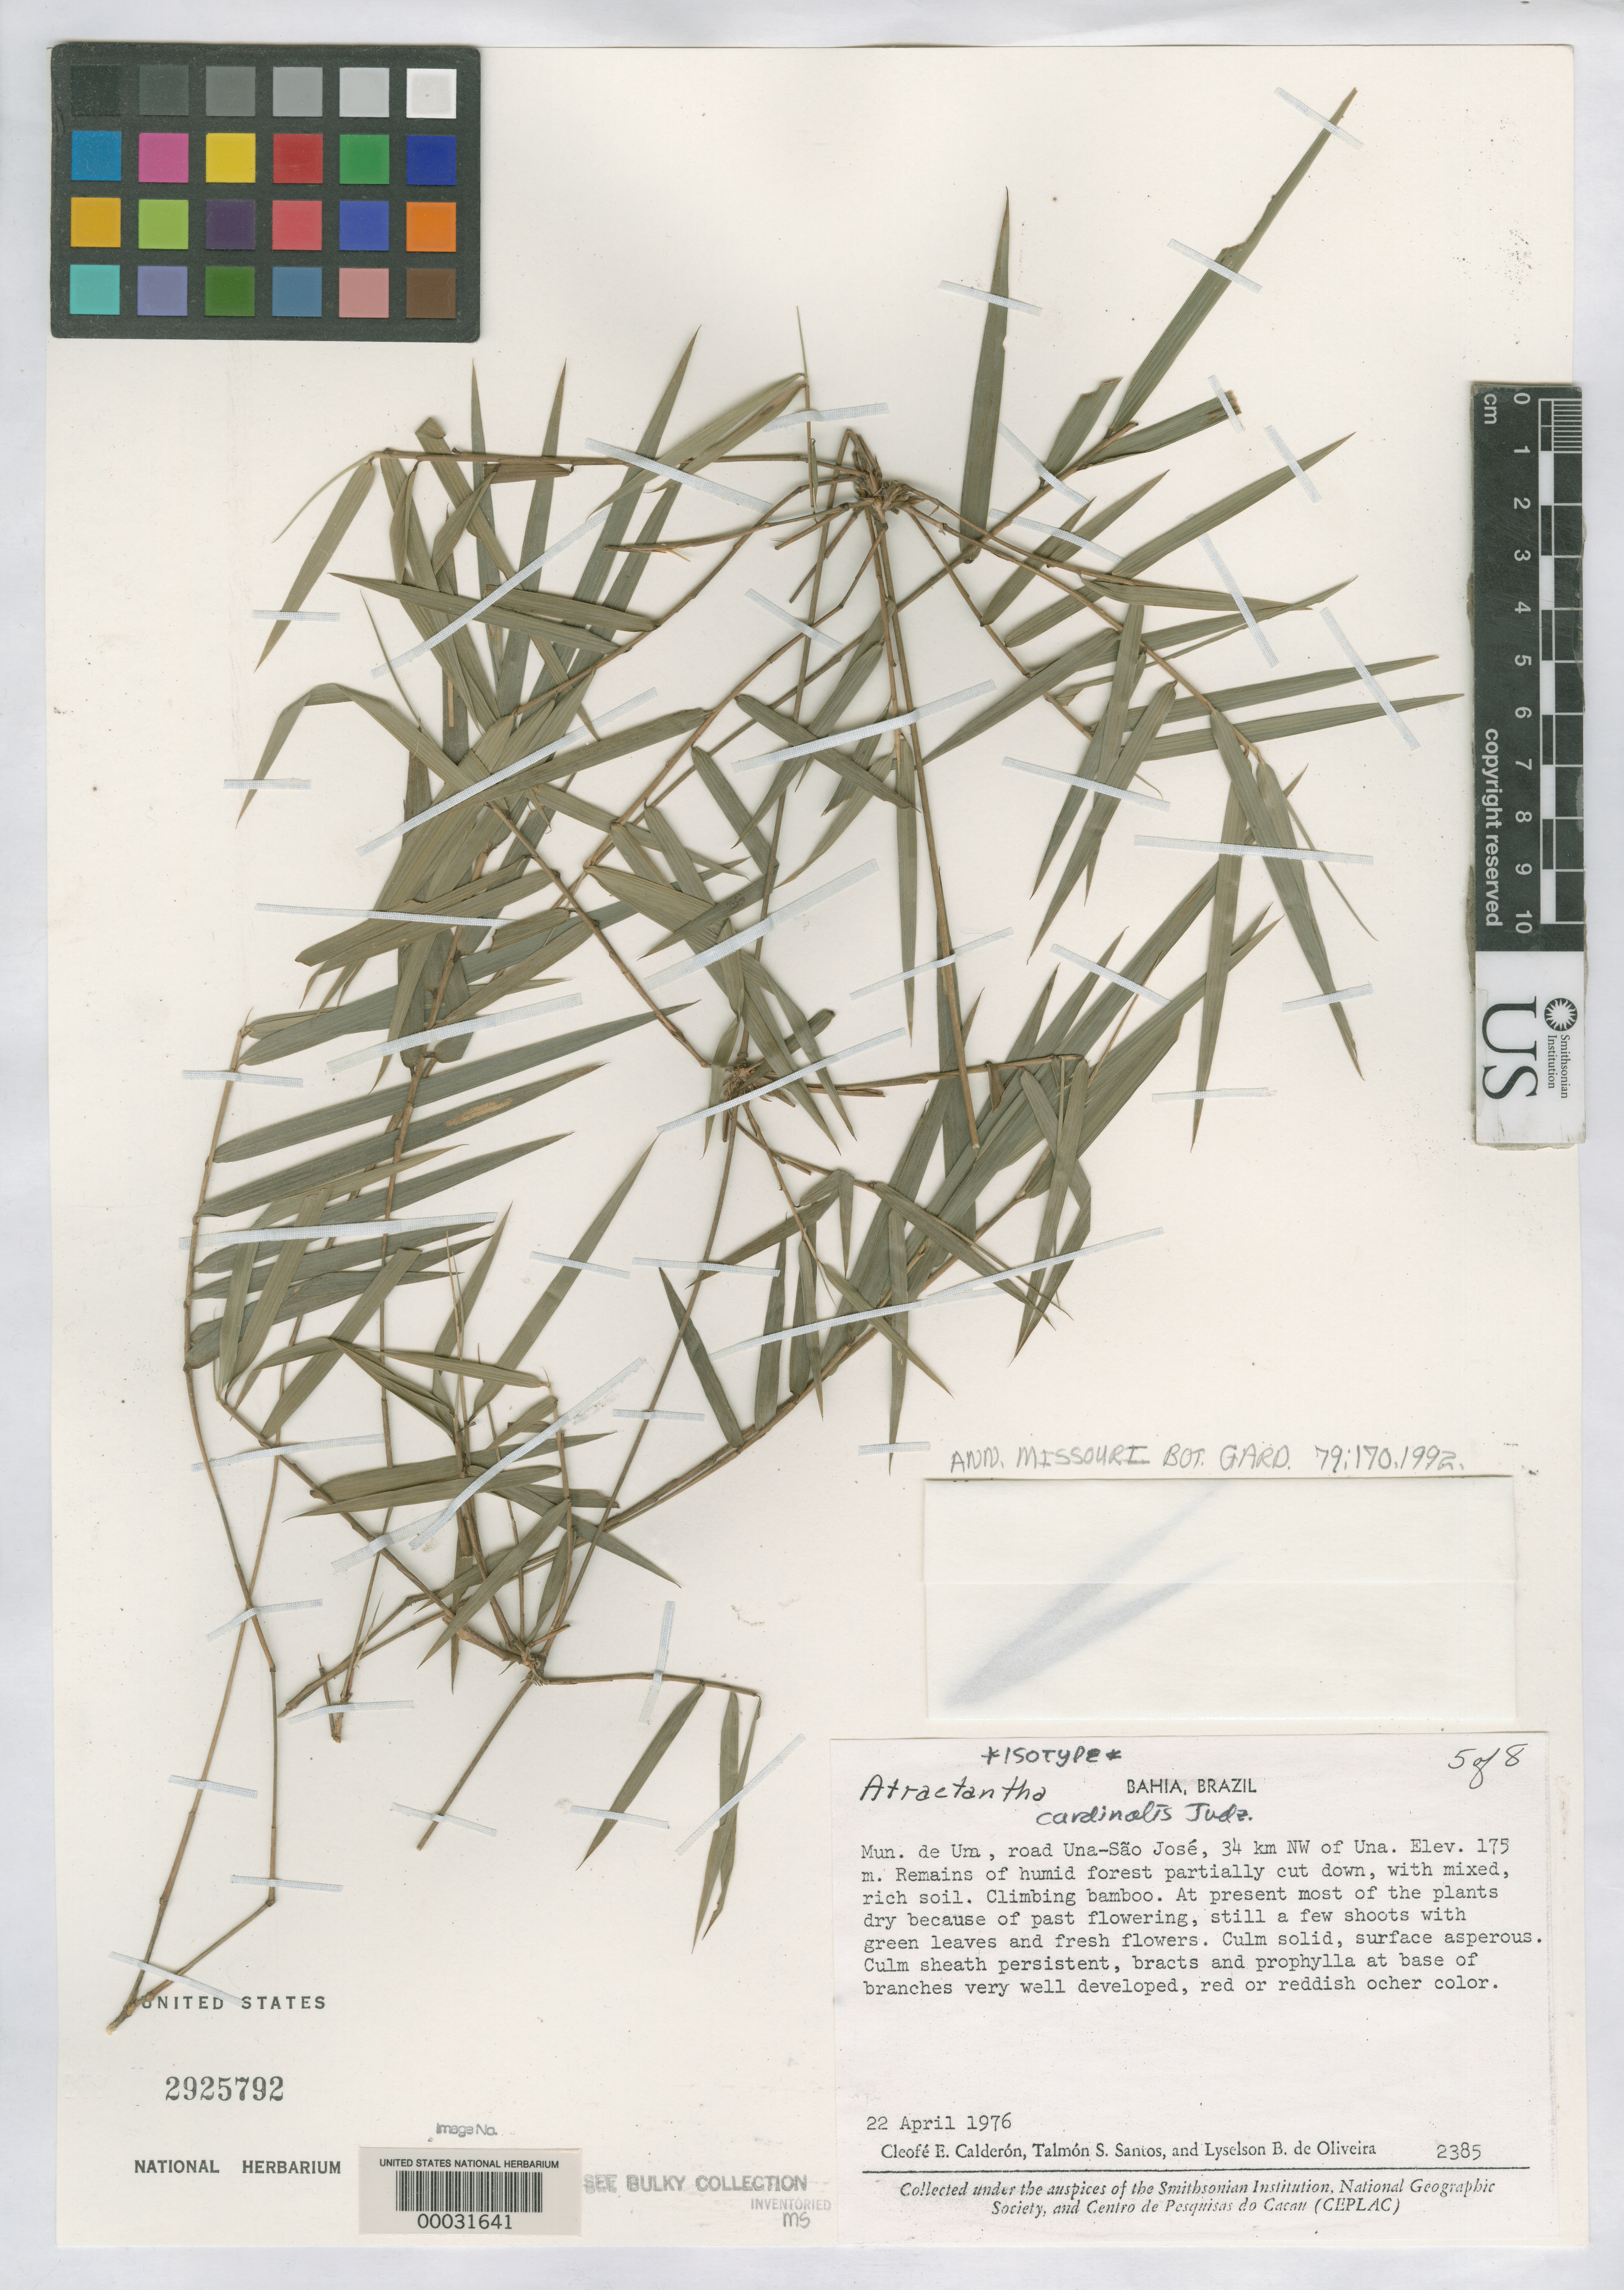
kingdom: Plantae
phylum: Tracheophyta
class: Liliopsida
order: Poales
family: Poaceae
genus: Atractantha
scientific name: Atractantha cardinalis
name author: Judz.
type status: Isotype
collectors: C. E. Calderón, T. S. Santos & L. Oliveira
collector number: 2385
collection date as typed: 22 Apr 1976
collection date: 1976-04-22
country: Brazil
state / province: Bahia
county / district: Una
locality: Una-Sao Jose road, 34 km NW of Una.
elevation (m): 175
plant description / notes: Additional type material filed separately with bulky bamboos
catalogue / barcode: US 2925792